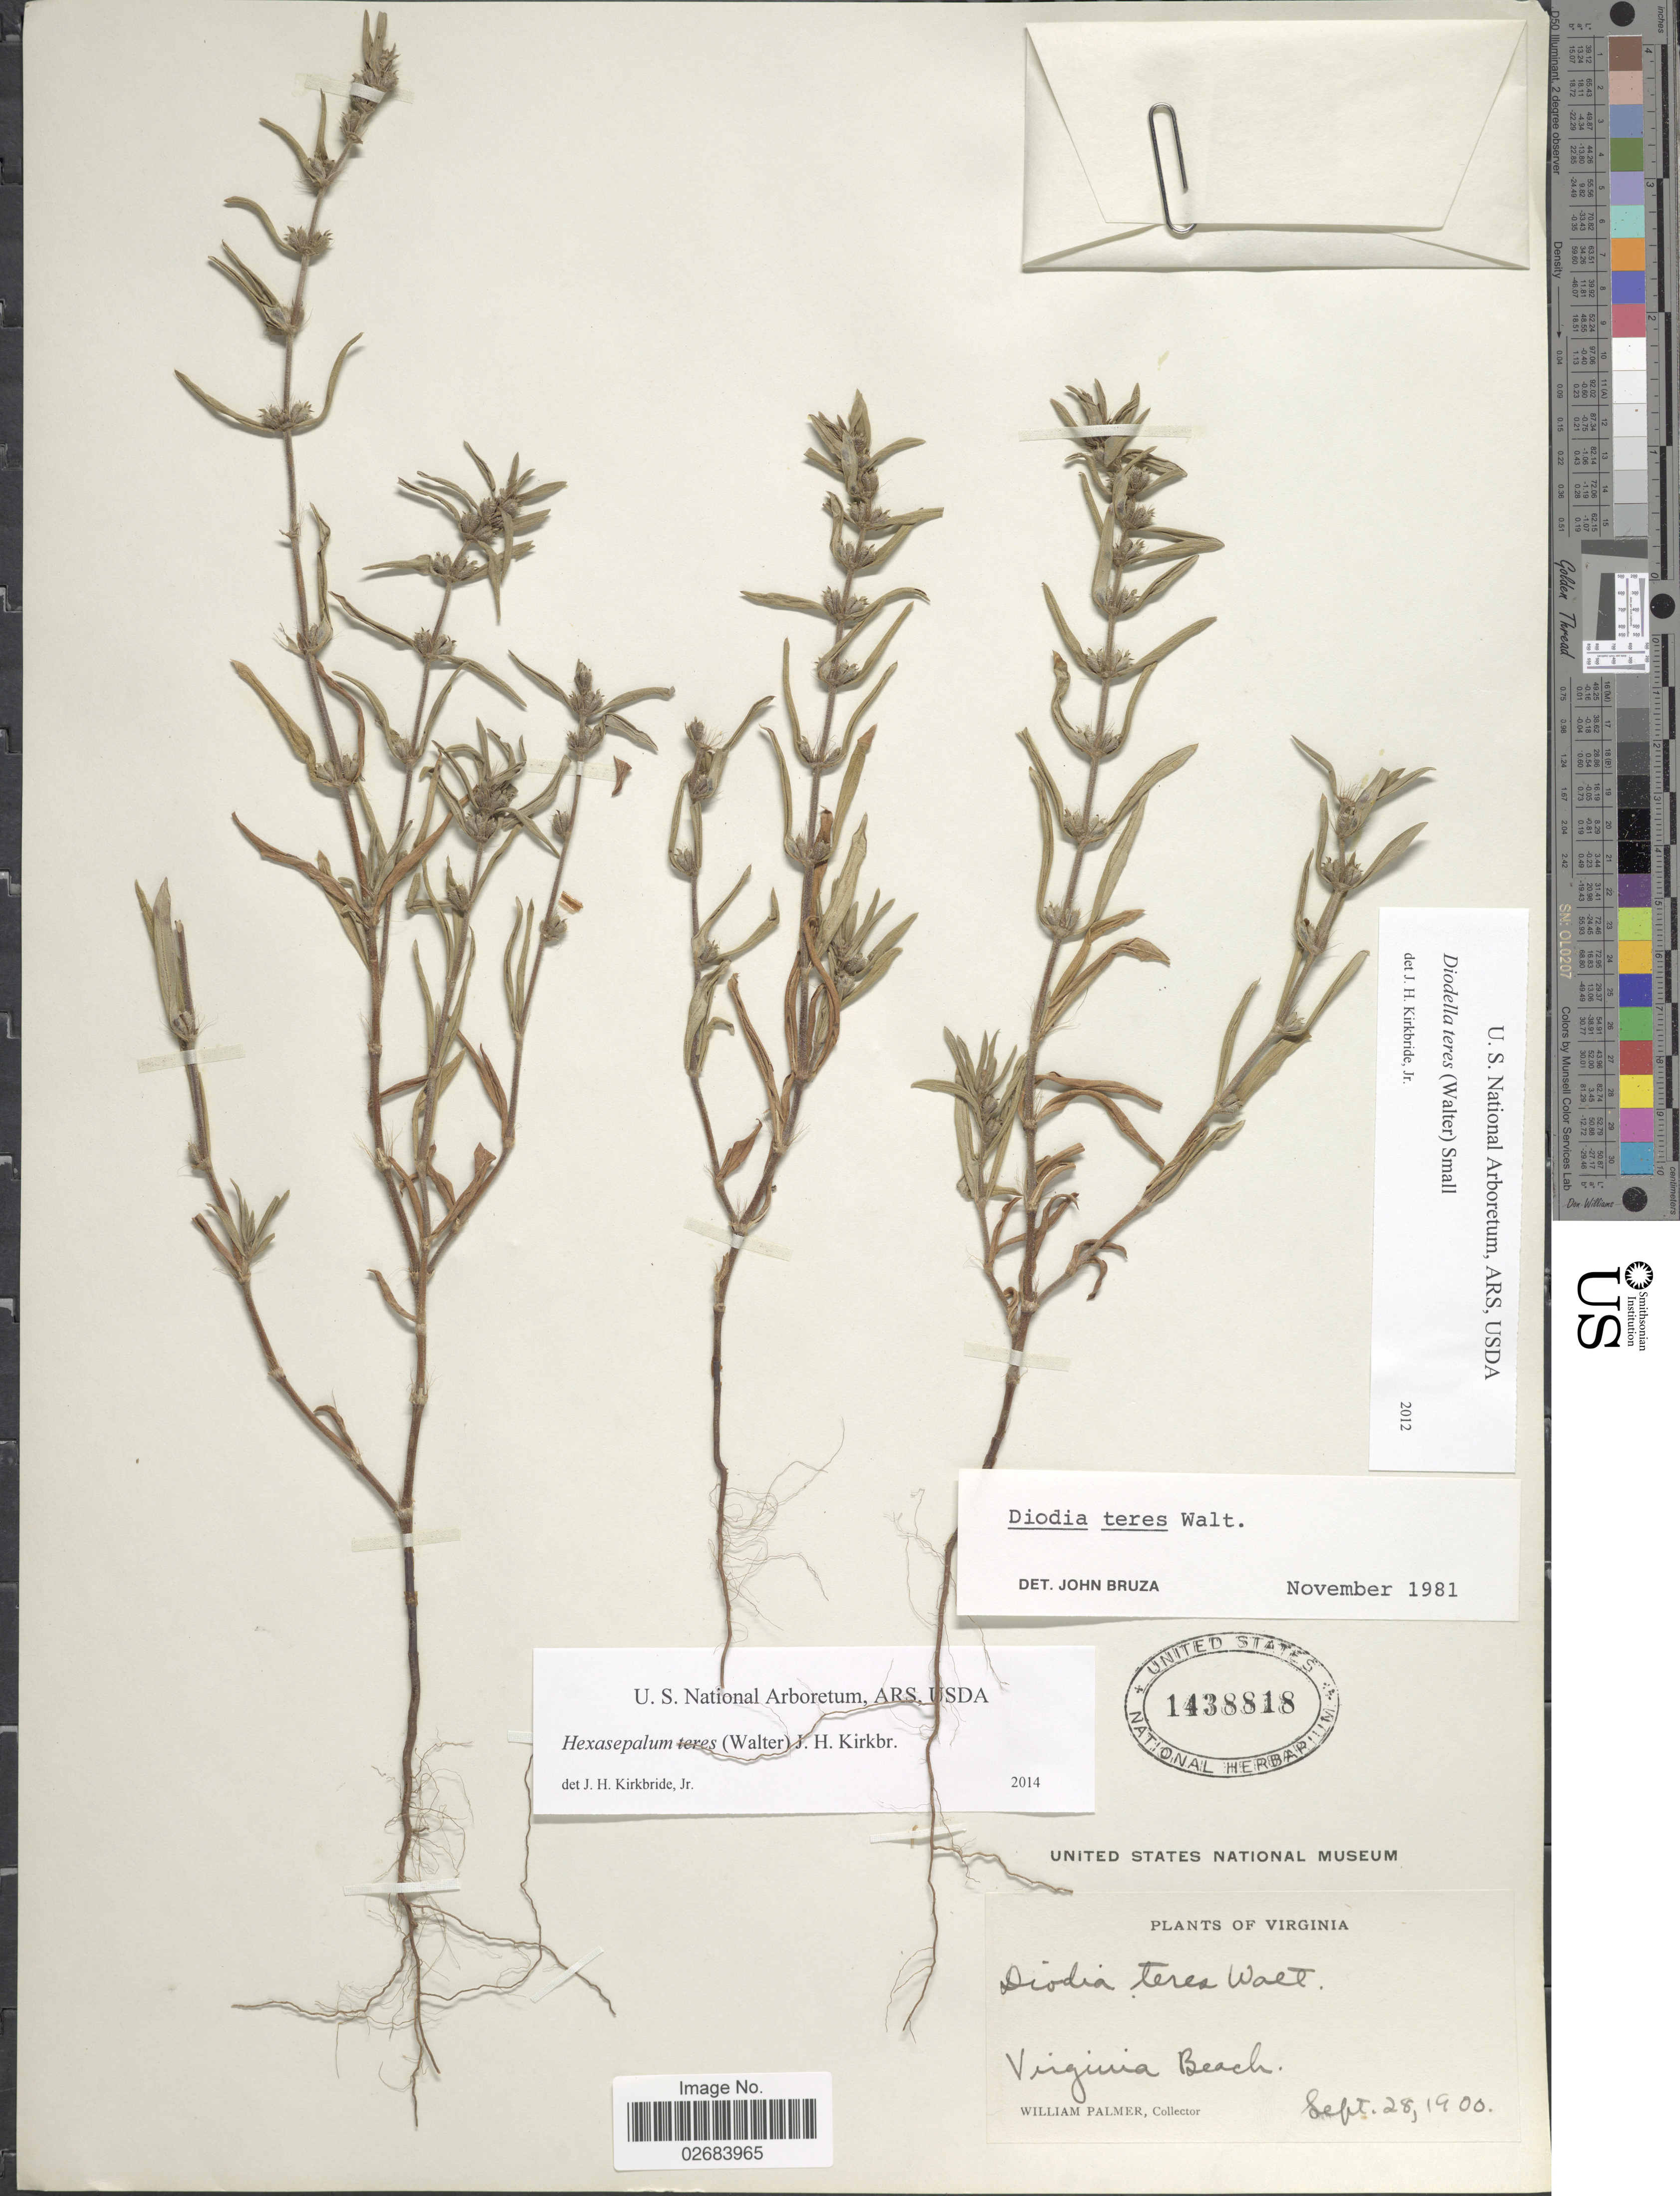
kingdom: Plantae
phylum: Tracheophyta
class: Magnoliopsida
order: Gentianales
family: Rubiaceae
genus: Diodia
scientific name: Diodia teres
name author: Walter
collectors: W. Palmer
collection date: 1900-09-28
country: United States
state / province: Virginia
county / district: City of Virginia Beach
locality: Virginia Beach.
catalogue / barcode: US 1438818